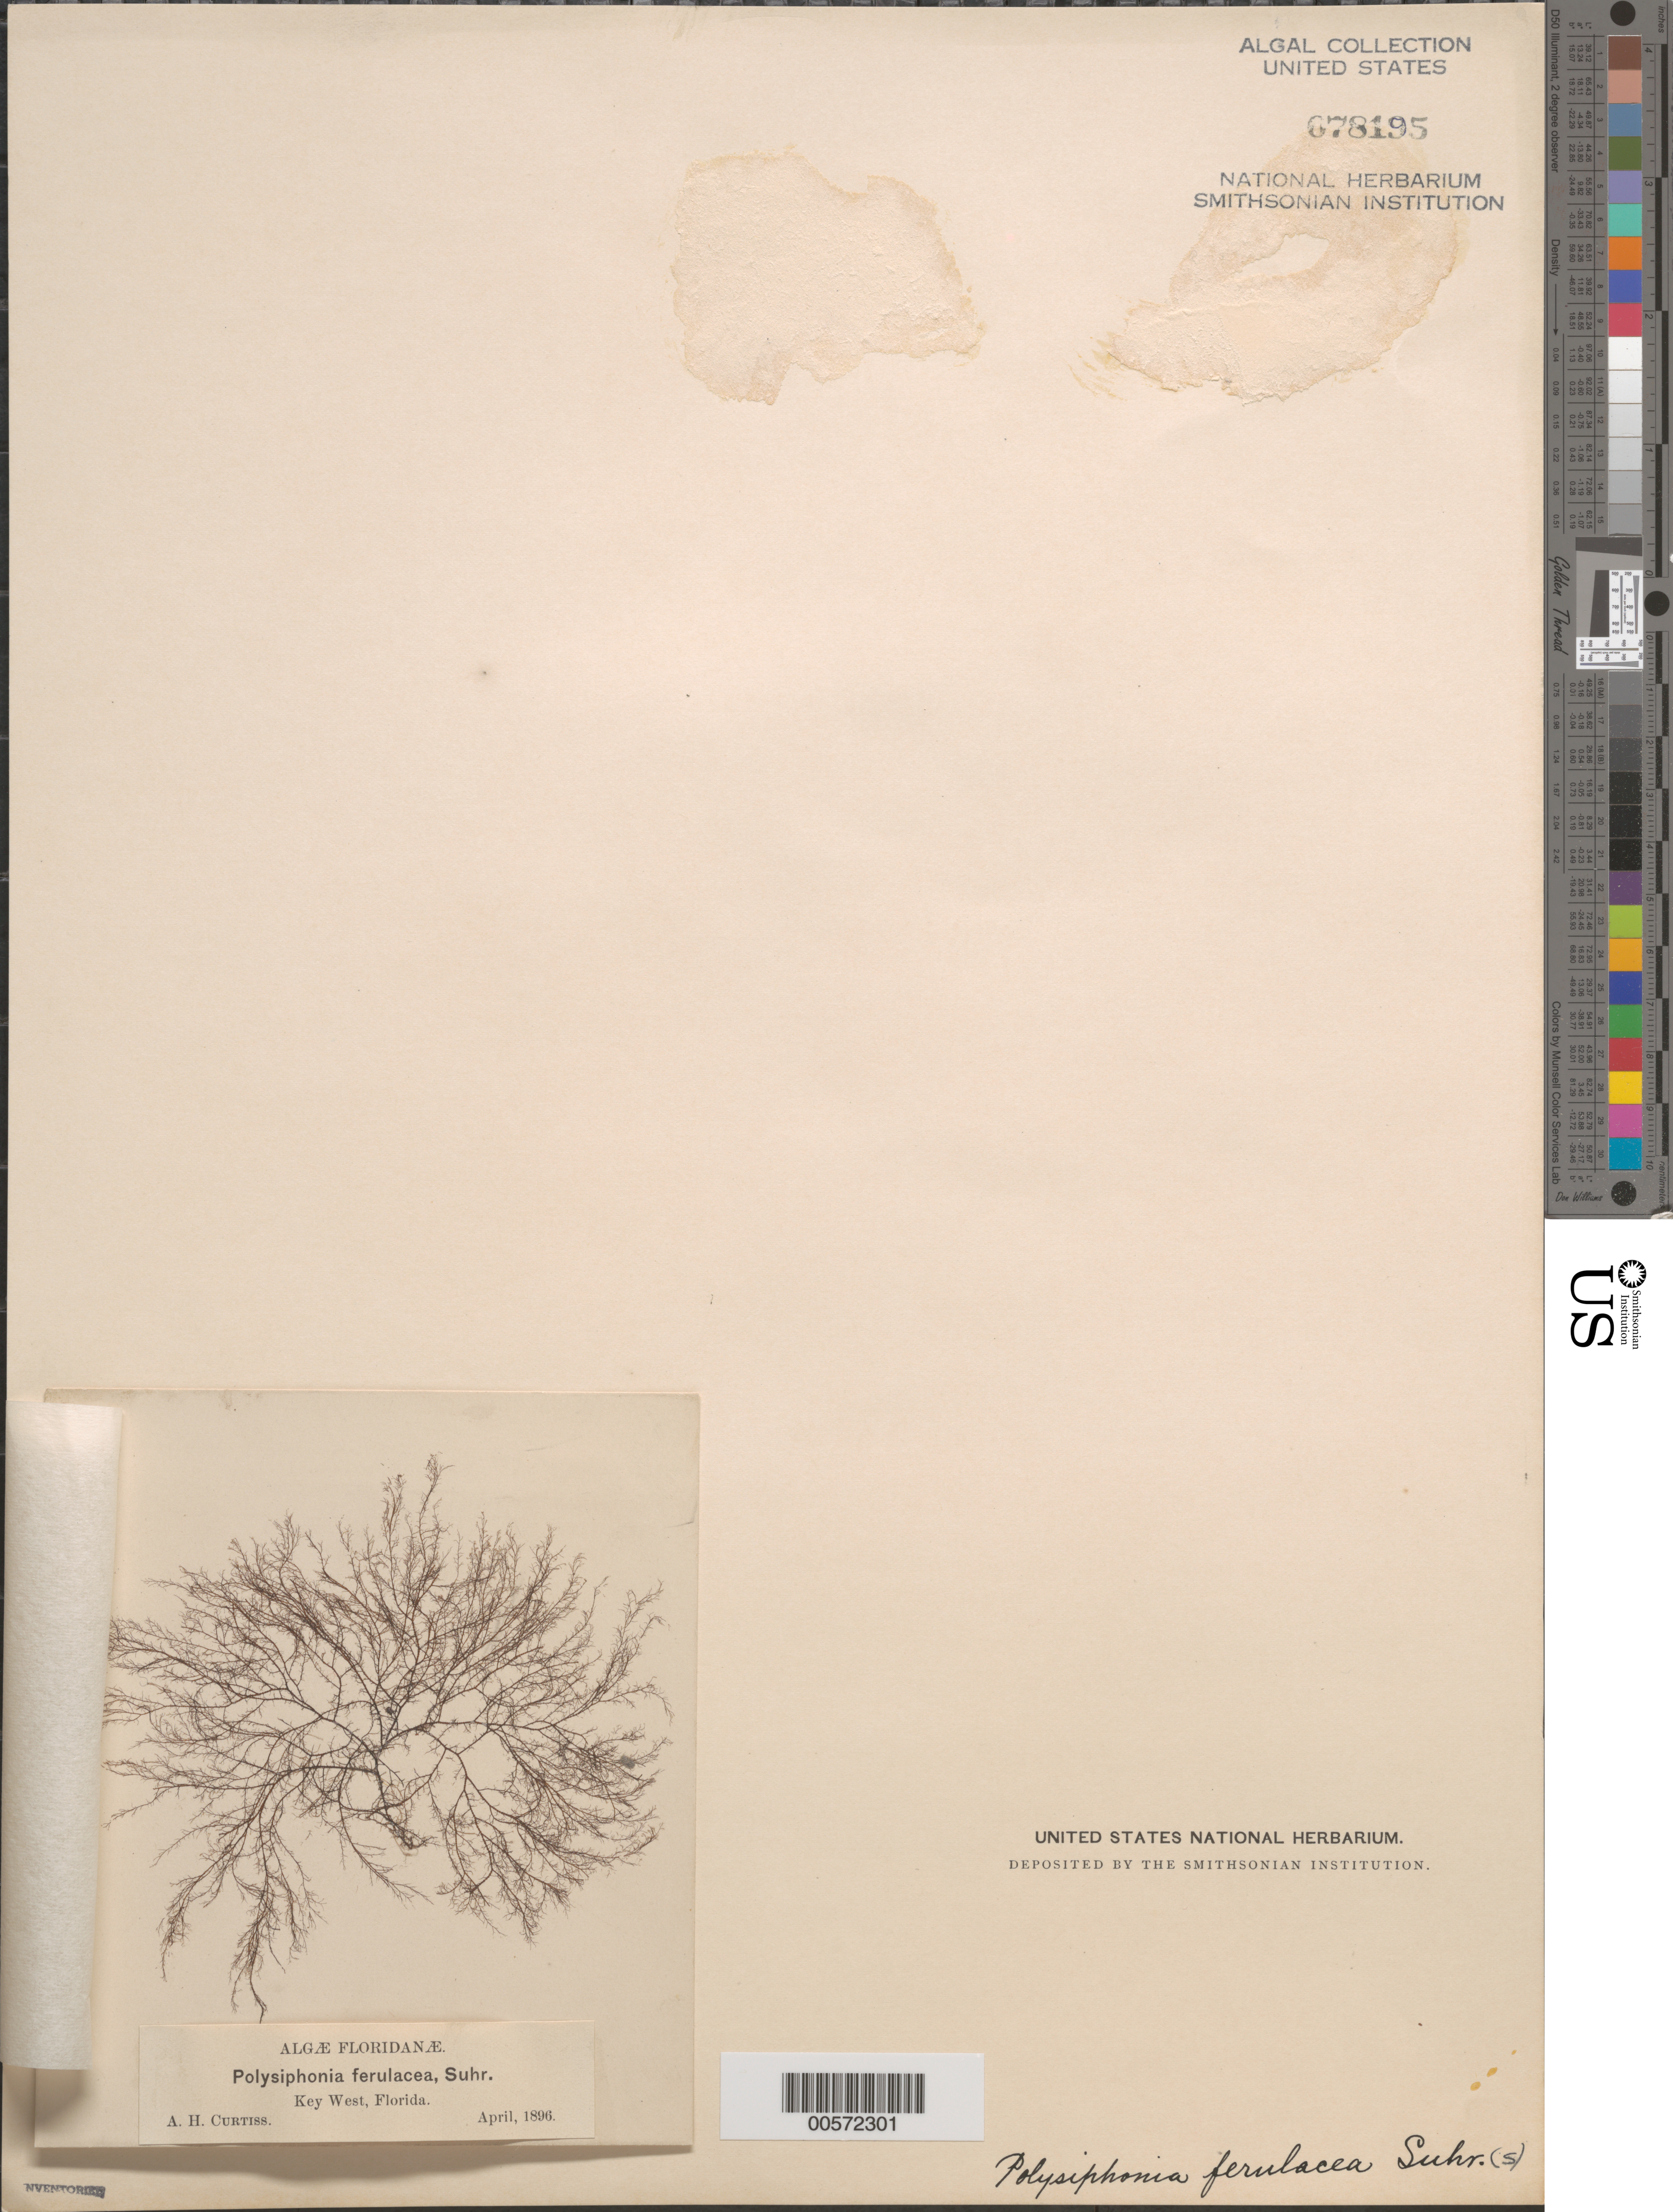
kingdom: Plantae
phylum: Rhodophyta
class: Florideophyceae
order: Ceramiales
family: Rhodomelaceae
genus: Melanothamnus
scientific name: Melanothamnus ferulaceus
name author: (Suhr ex J. Agardh) Diaz-Tapia & Maggs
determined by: Algae name updating Project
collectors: A. H. Curtiss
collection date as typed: Apr 1896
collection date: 1896-04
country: United States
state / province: Florida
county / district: Monroe County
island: Key West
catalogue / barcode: US 78195